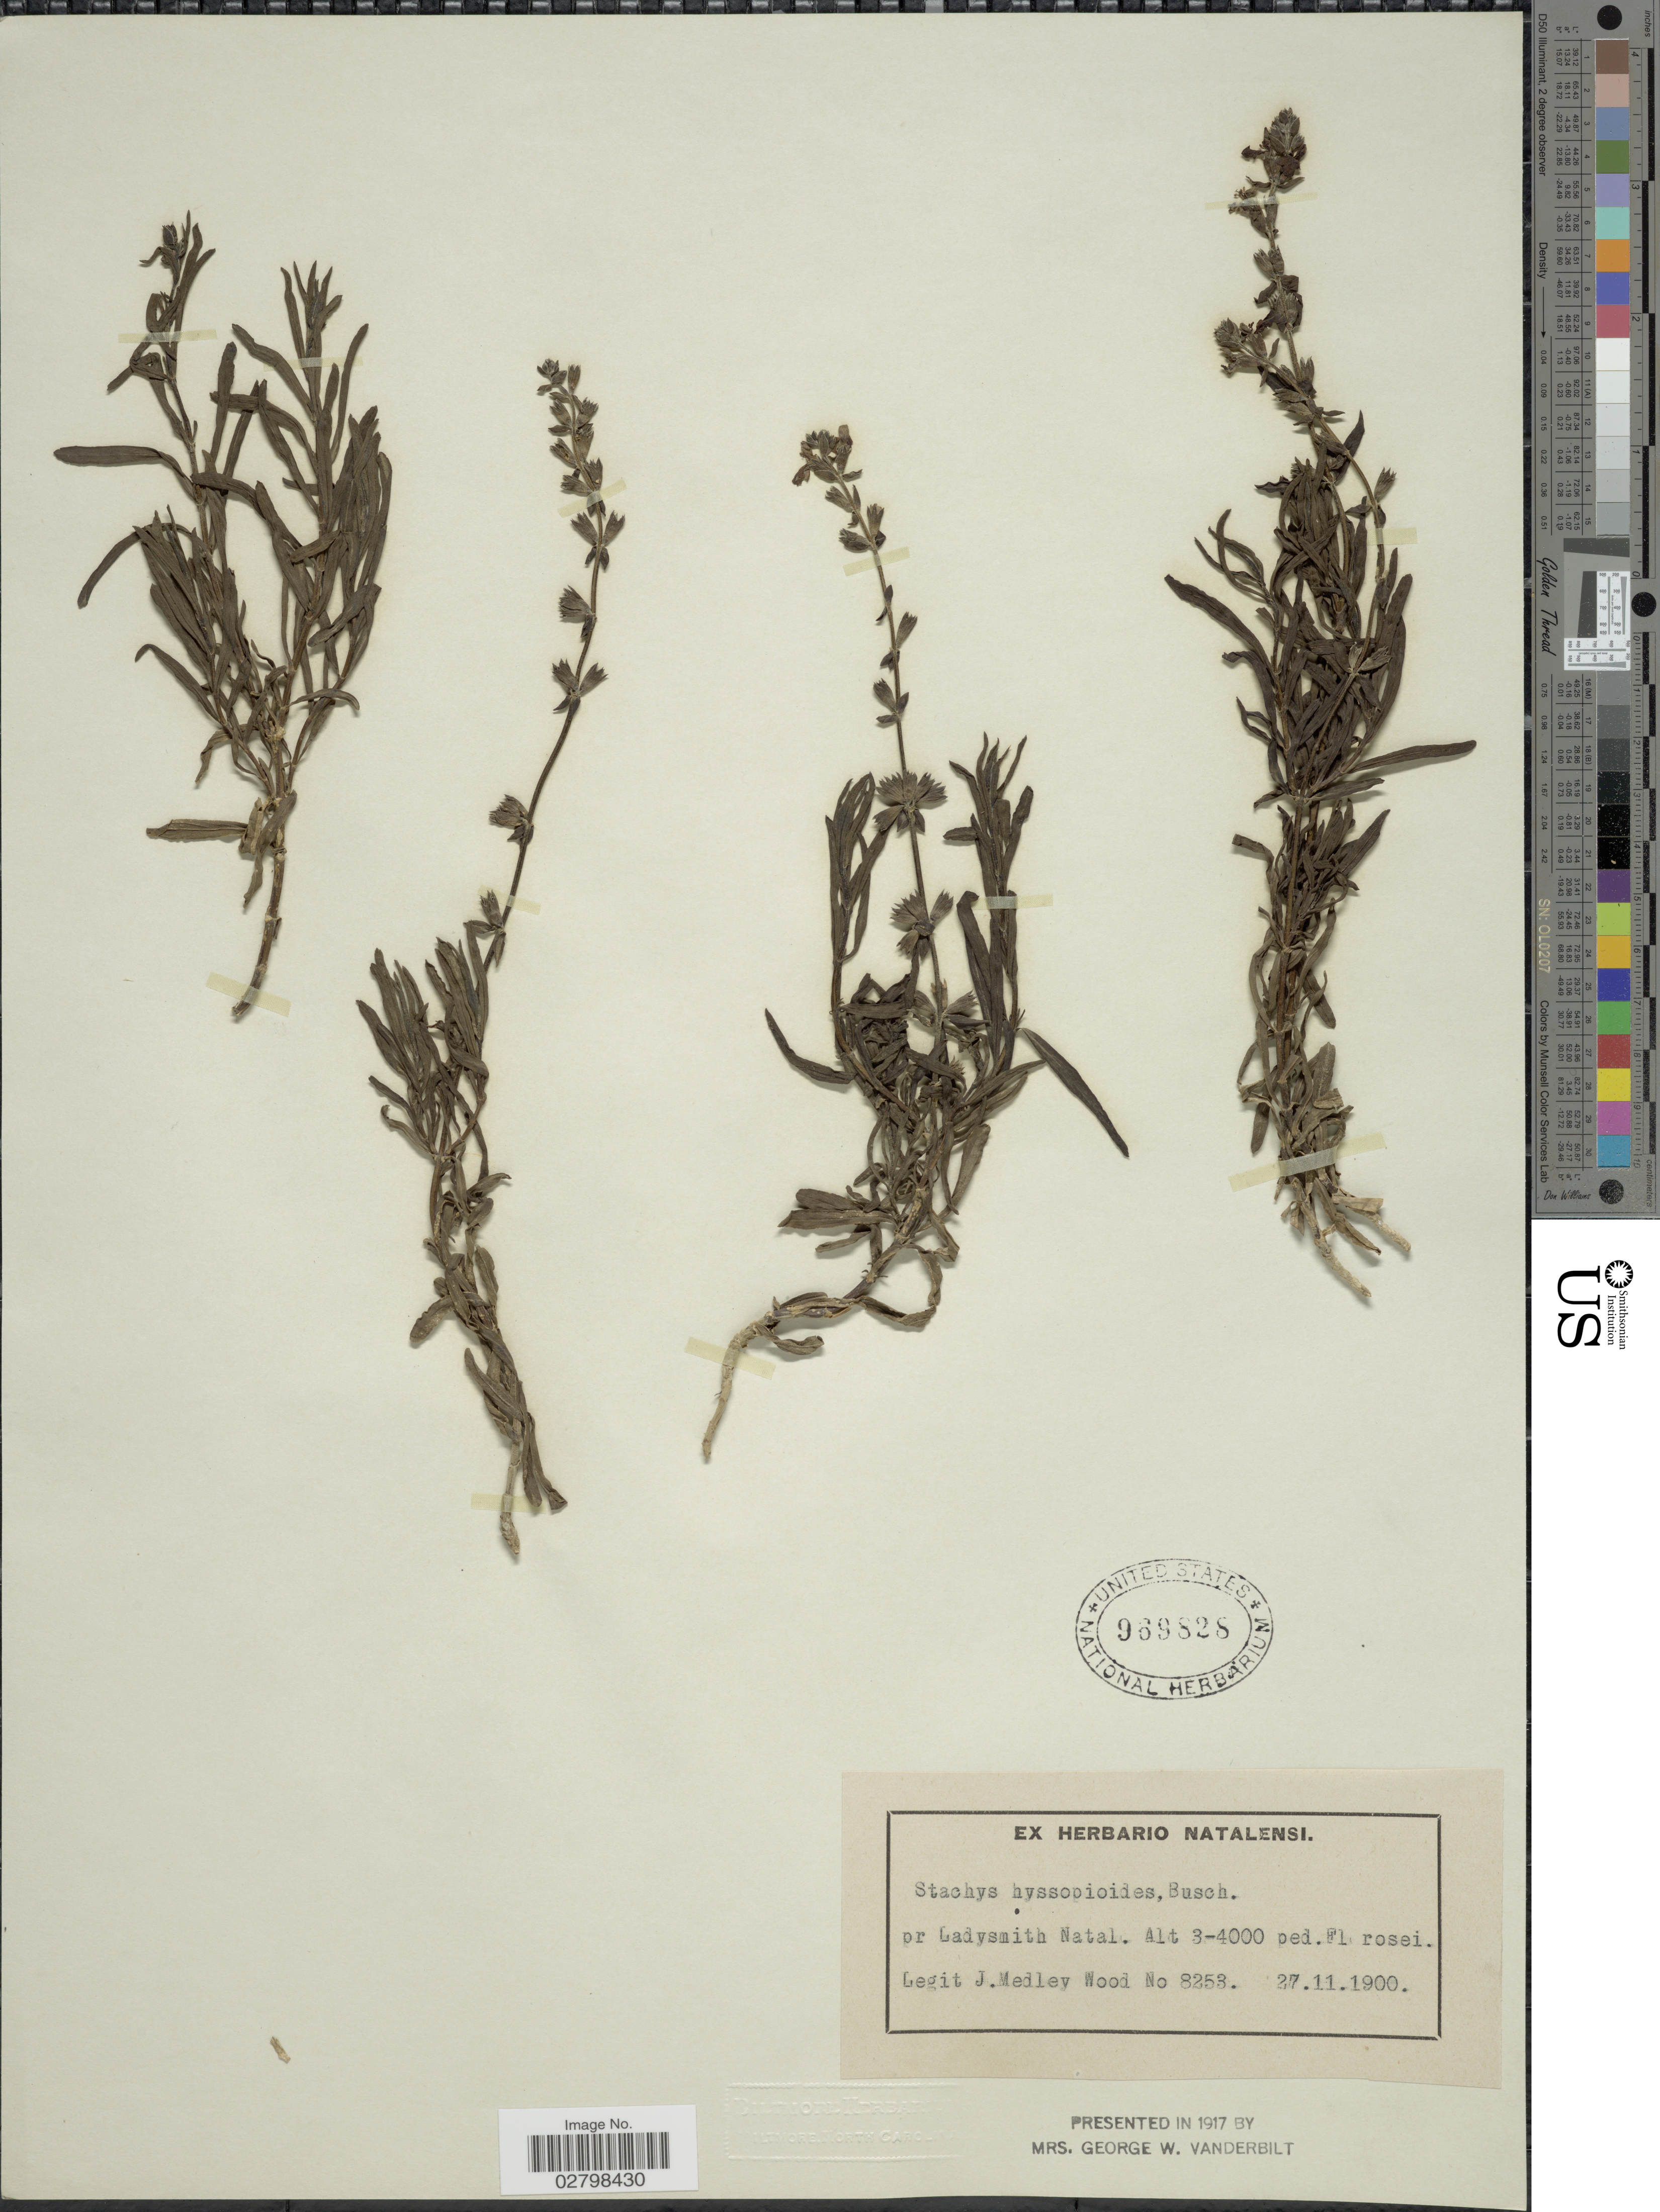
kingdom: Plantae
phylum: Tracheophyta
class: Magnoliopsida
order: Lamiales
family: Lamiaceae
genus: Stachys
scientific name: Stachys hyssopoides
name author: Burch. ex Benth.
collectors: J. Medley Wood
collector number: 8253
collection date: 1900-11-27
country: South Africa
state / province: KwaZulu-Natal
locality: Pr Ladysmith Natal.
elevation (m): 914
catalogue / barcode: US 969828